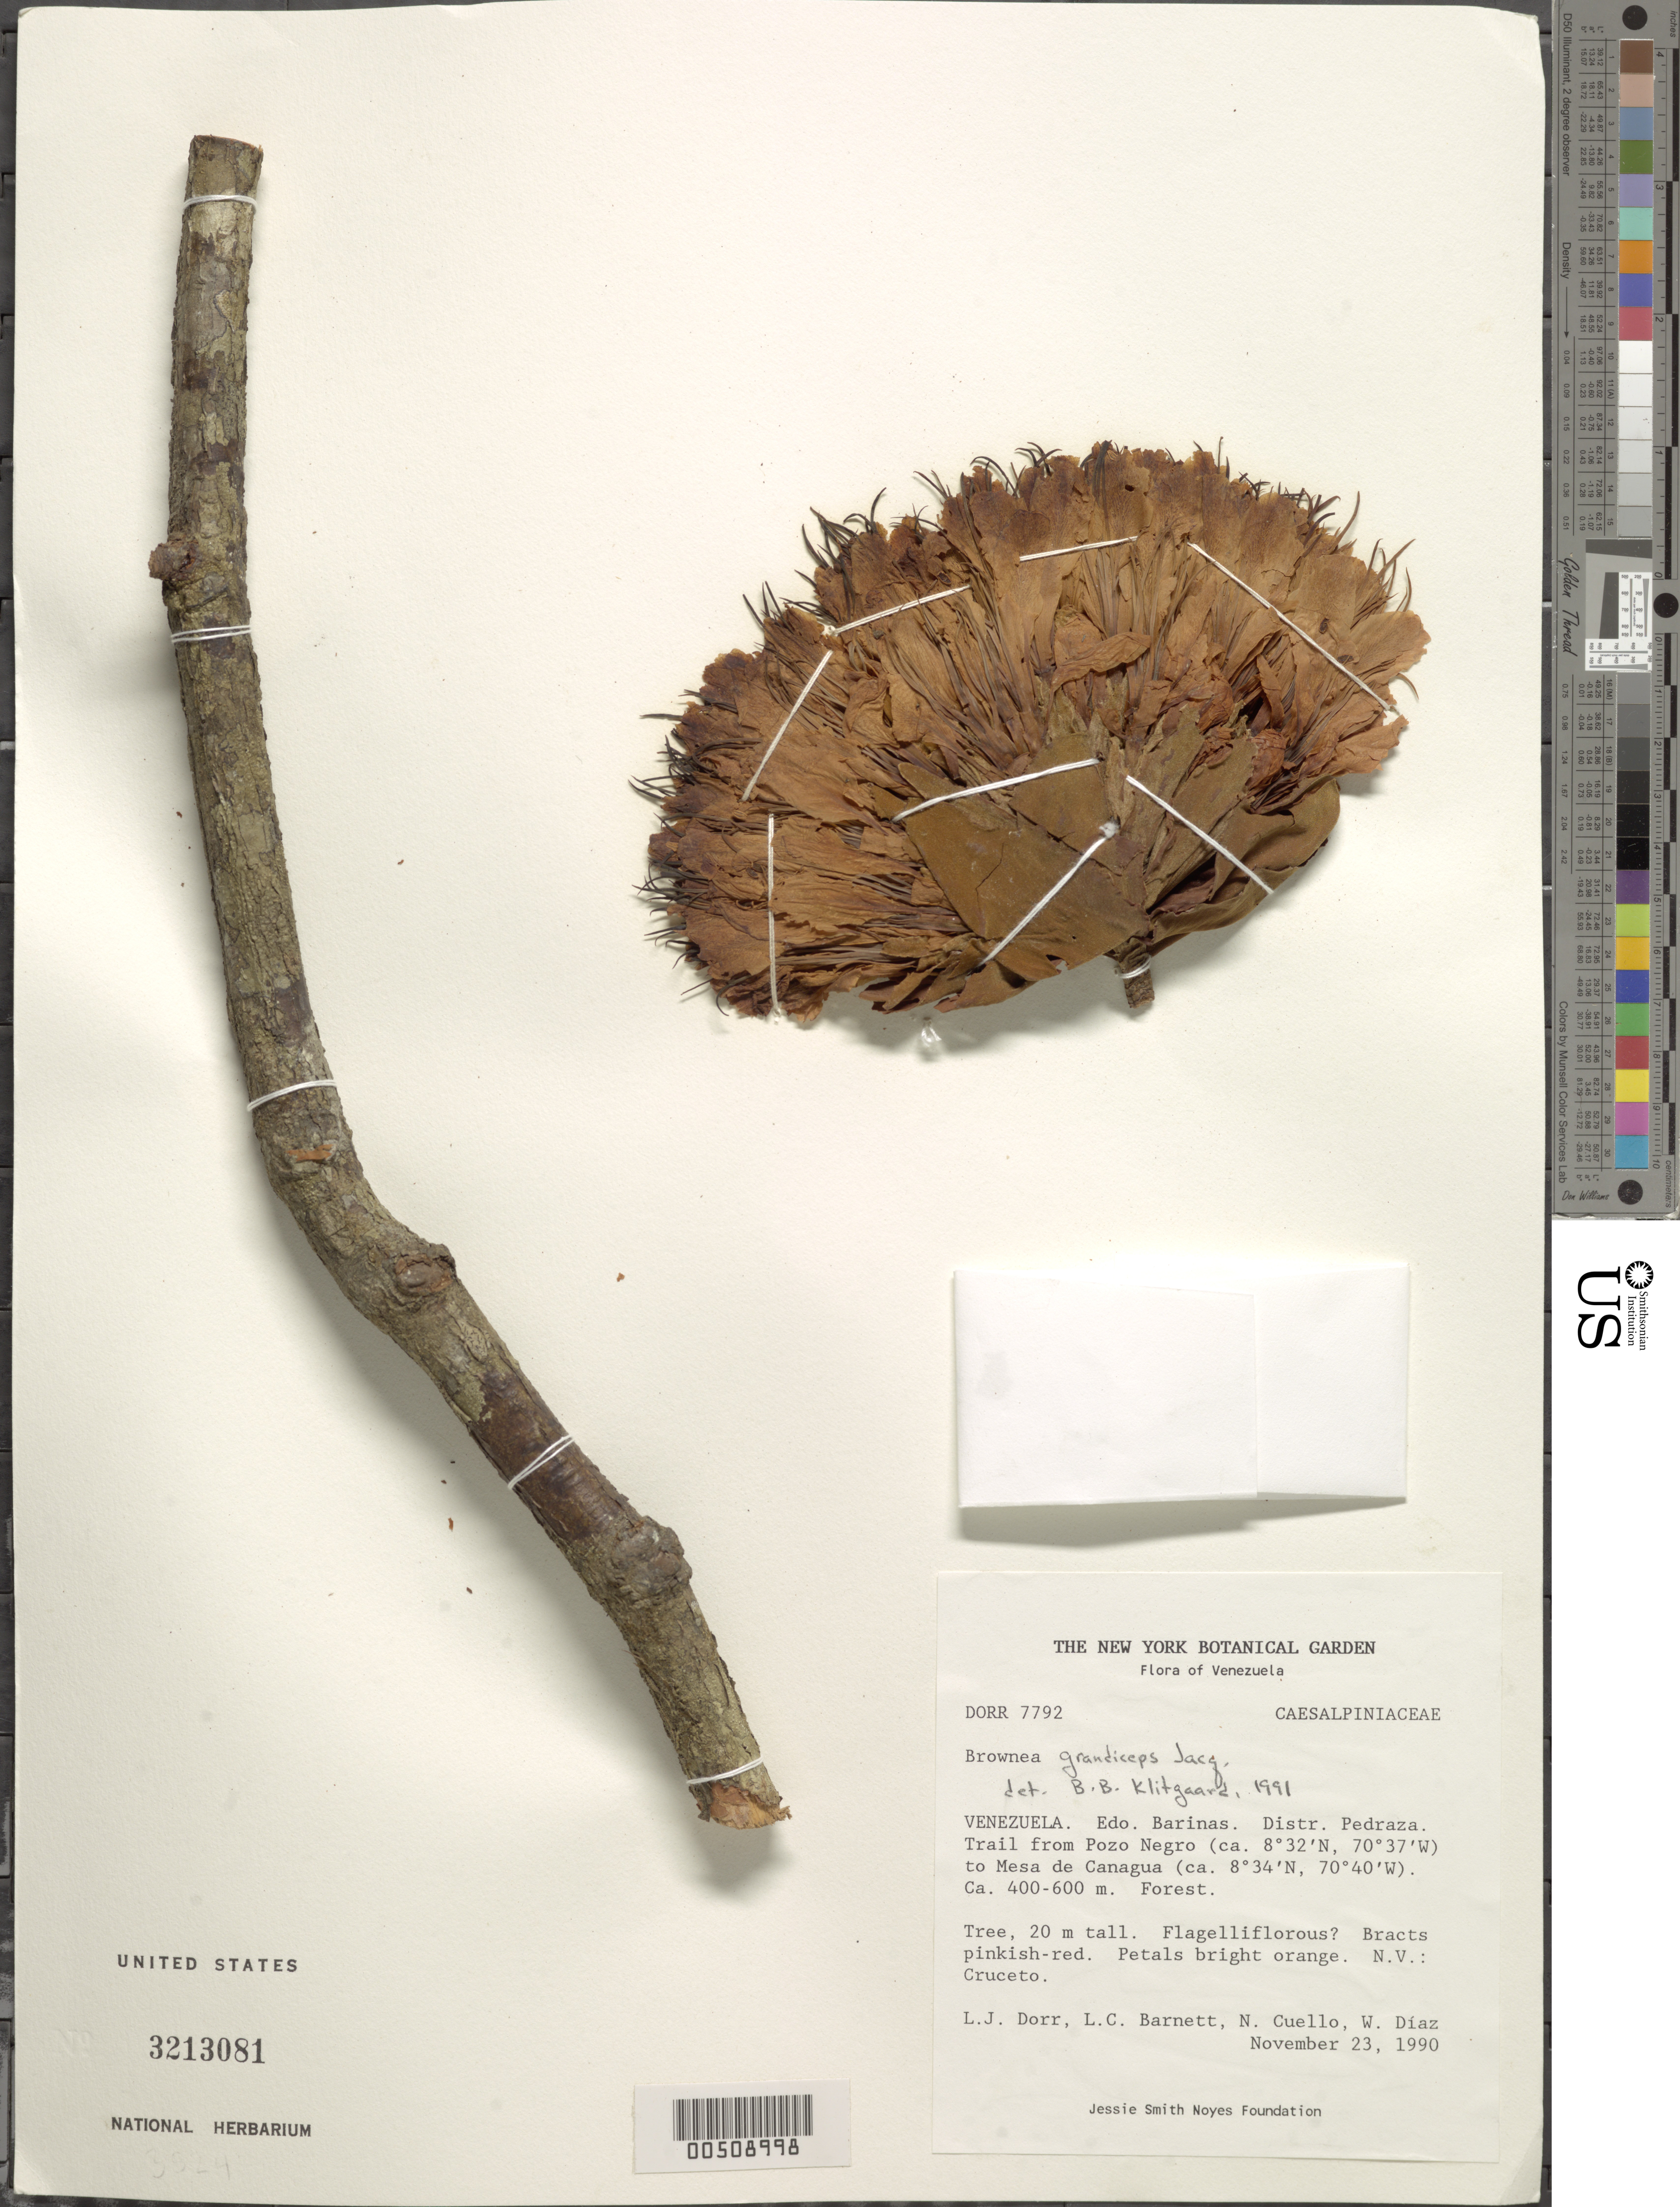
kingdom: Plantae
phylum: Tracheophyta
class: Magnoliopsida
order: Fabales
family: Fabaceae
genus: Brownea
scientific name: Brownea grandiceps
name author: Jacq.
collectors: L. J. Dorr, L. C. Barnett, N. L. Cuello & W. Díaz P.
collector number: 7792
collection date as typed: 23 Nov 1990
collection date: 1990-11-23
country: Venezuela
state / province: Barinas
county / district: Pedraza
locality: Trail from Pozo Negro to Mesa de Canagua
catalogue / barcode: US 3213081